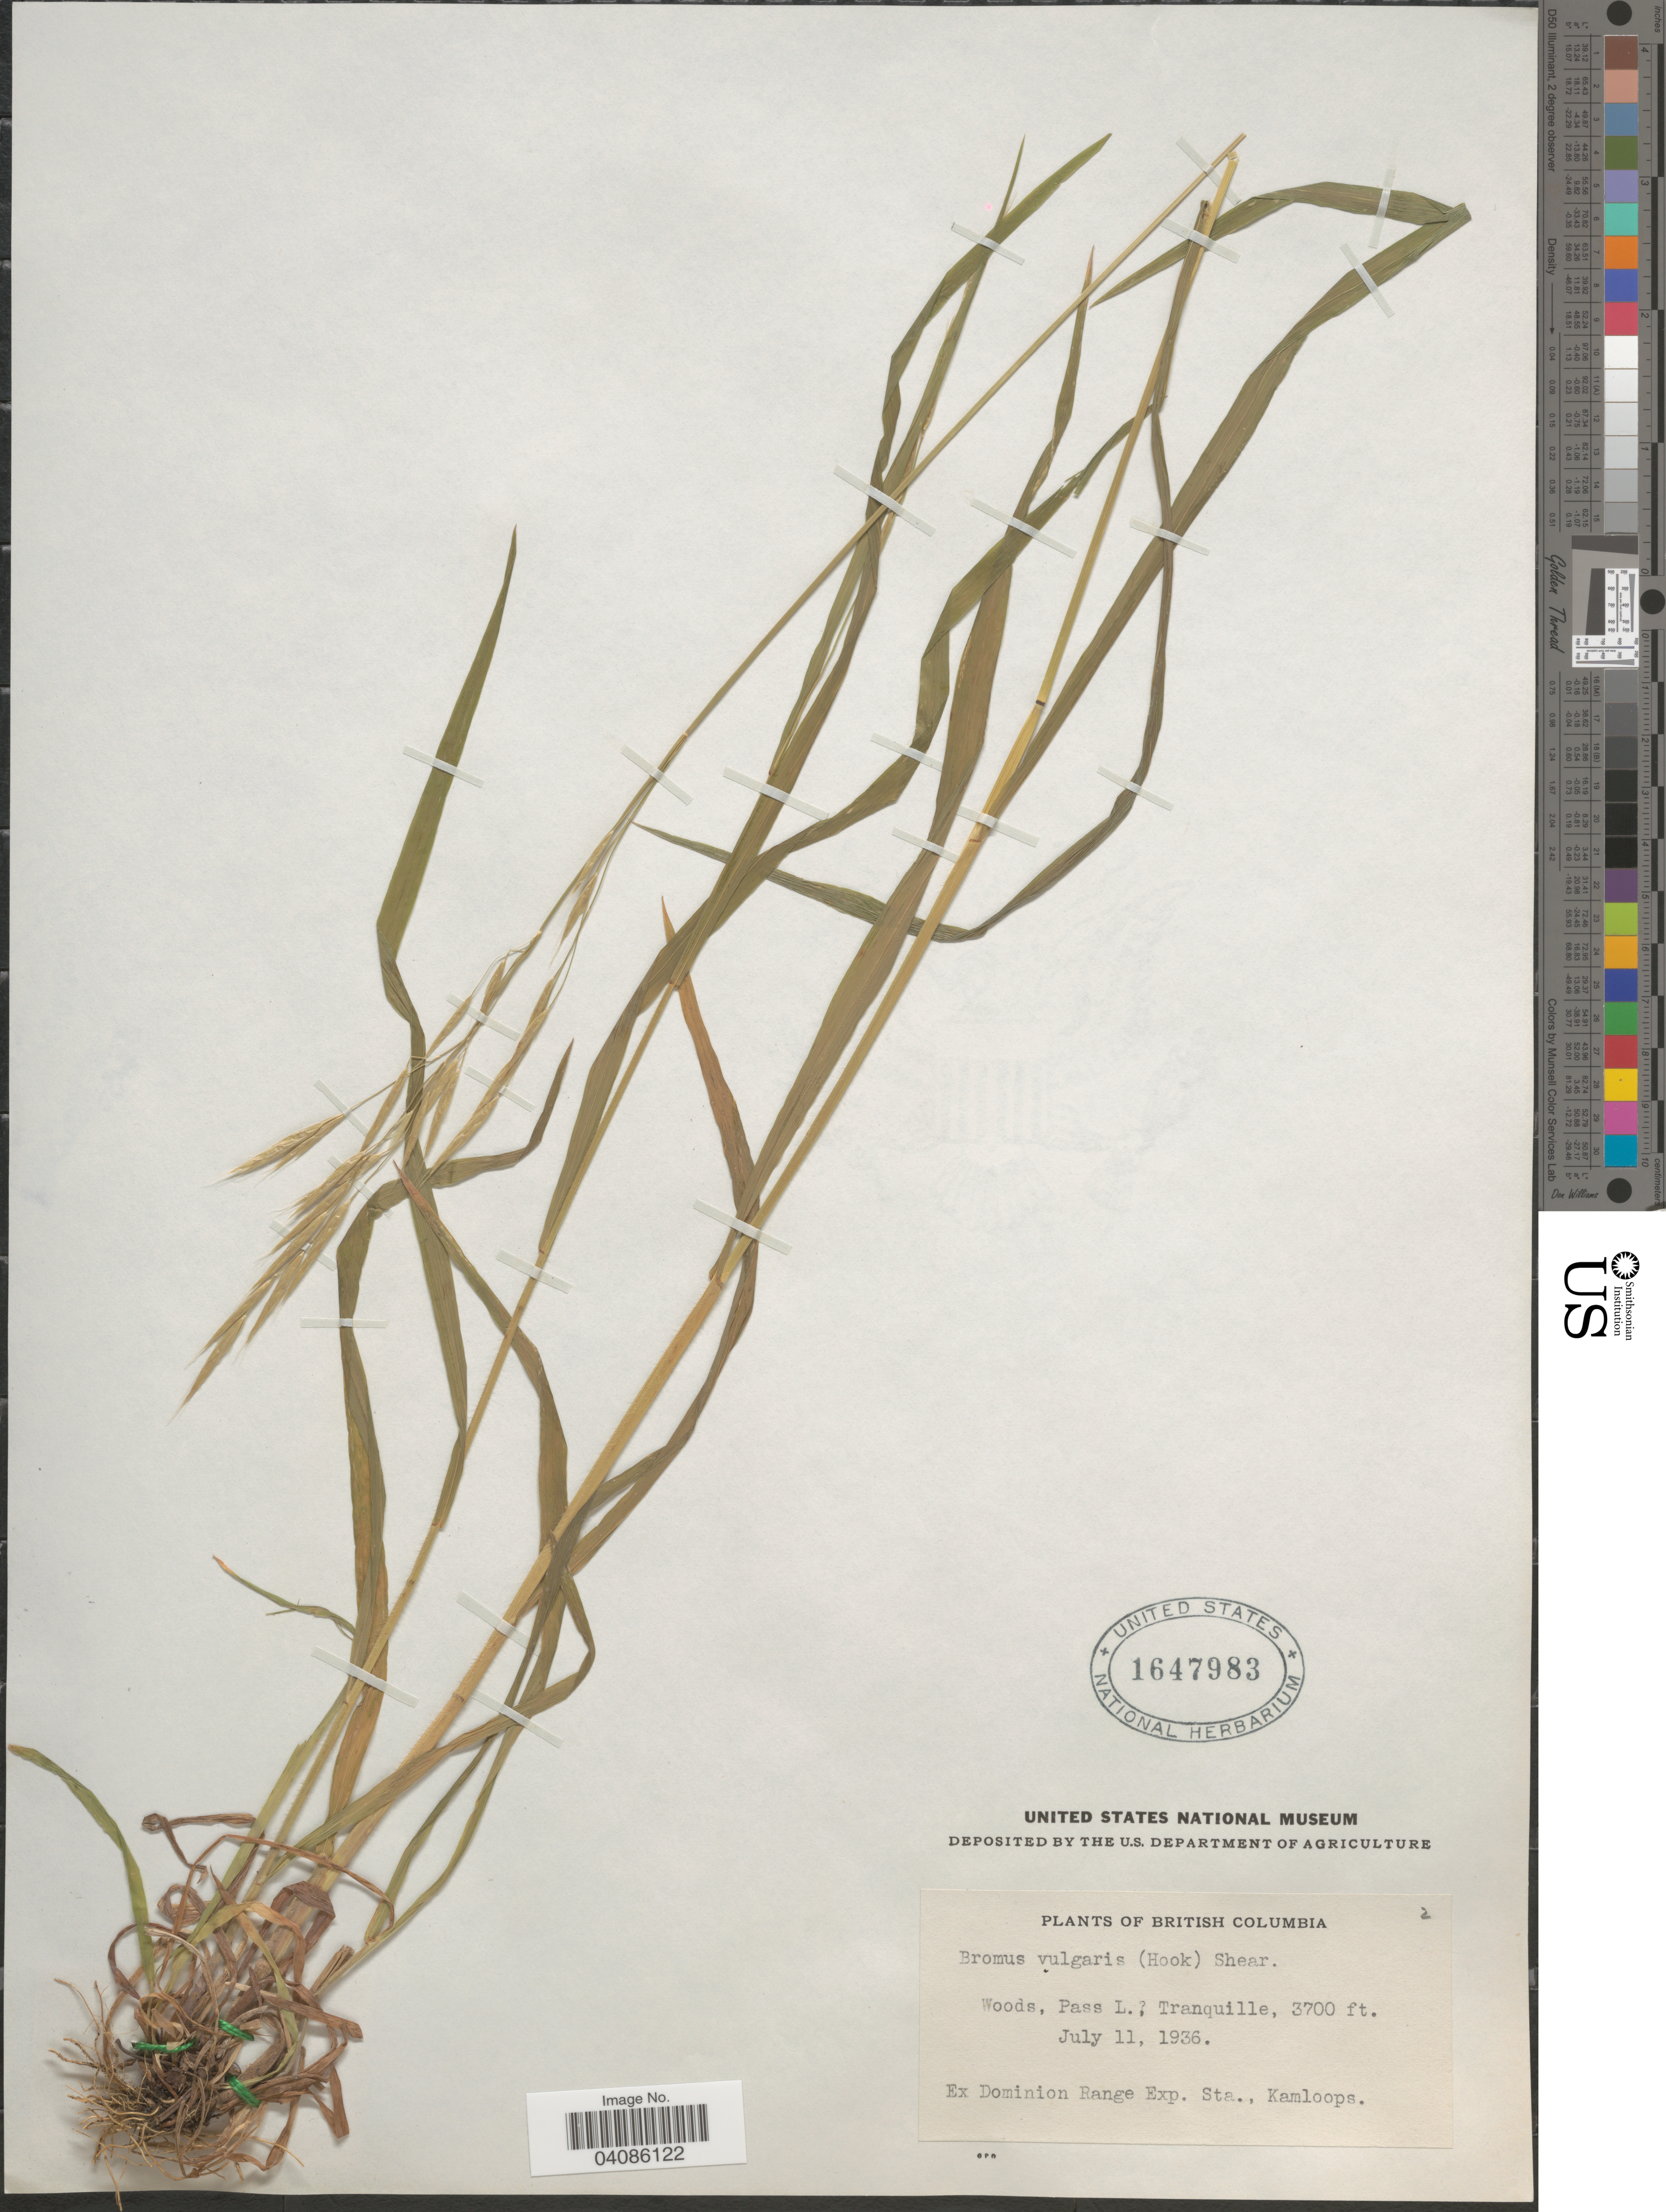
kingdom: Plantae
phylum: Tracheophyta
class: Liliopsida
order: Poales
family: Poaceae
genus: Bromus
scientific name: Bromus vulgaris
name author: (Hook.) Shear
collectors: Ex Dominion Range Exp. Station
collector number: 2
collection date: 1936-07-11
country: Canada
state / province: British Columbia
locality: Woods, Pass L., Tranquille. Dominion Range Exp. Sta., Kamloops.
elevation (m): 1128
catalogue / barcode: US 1647983